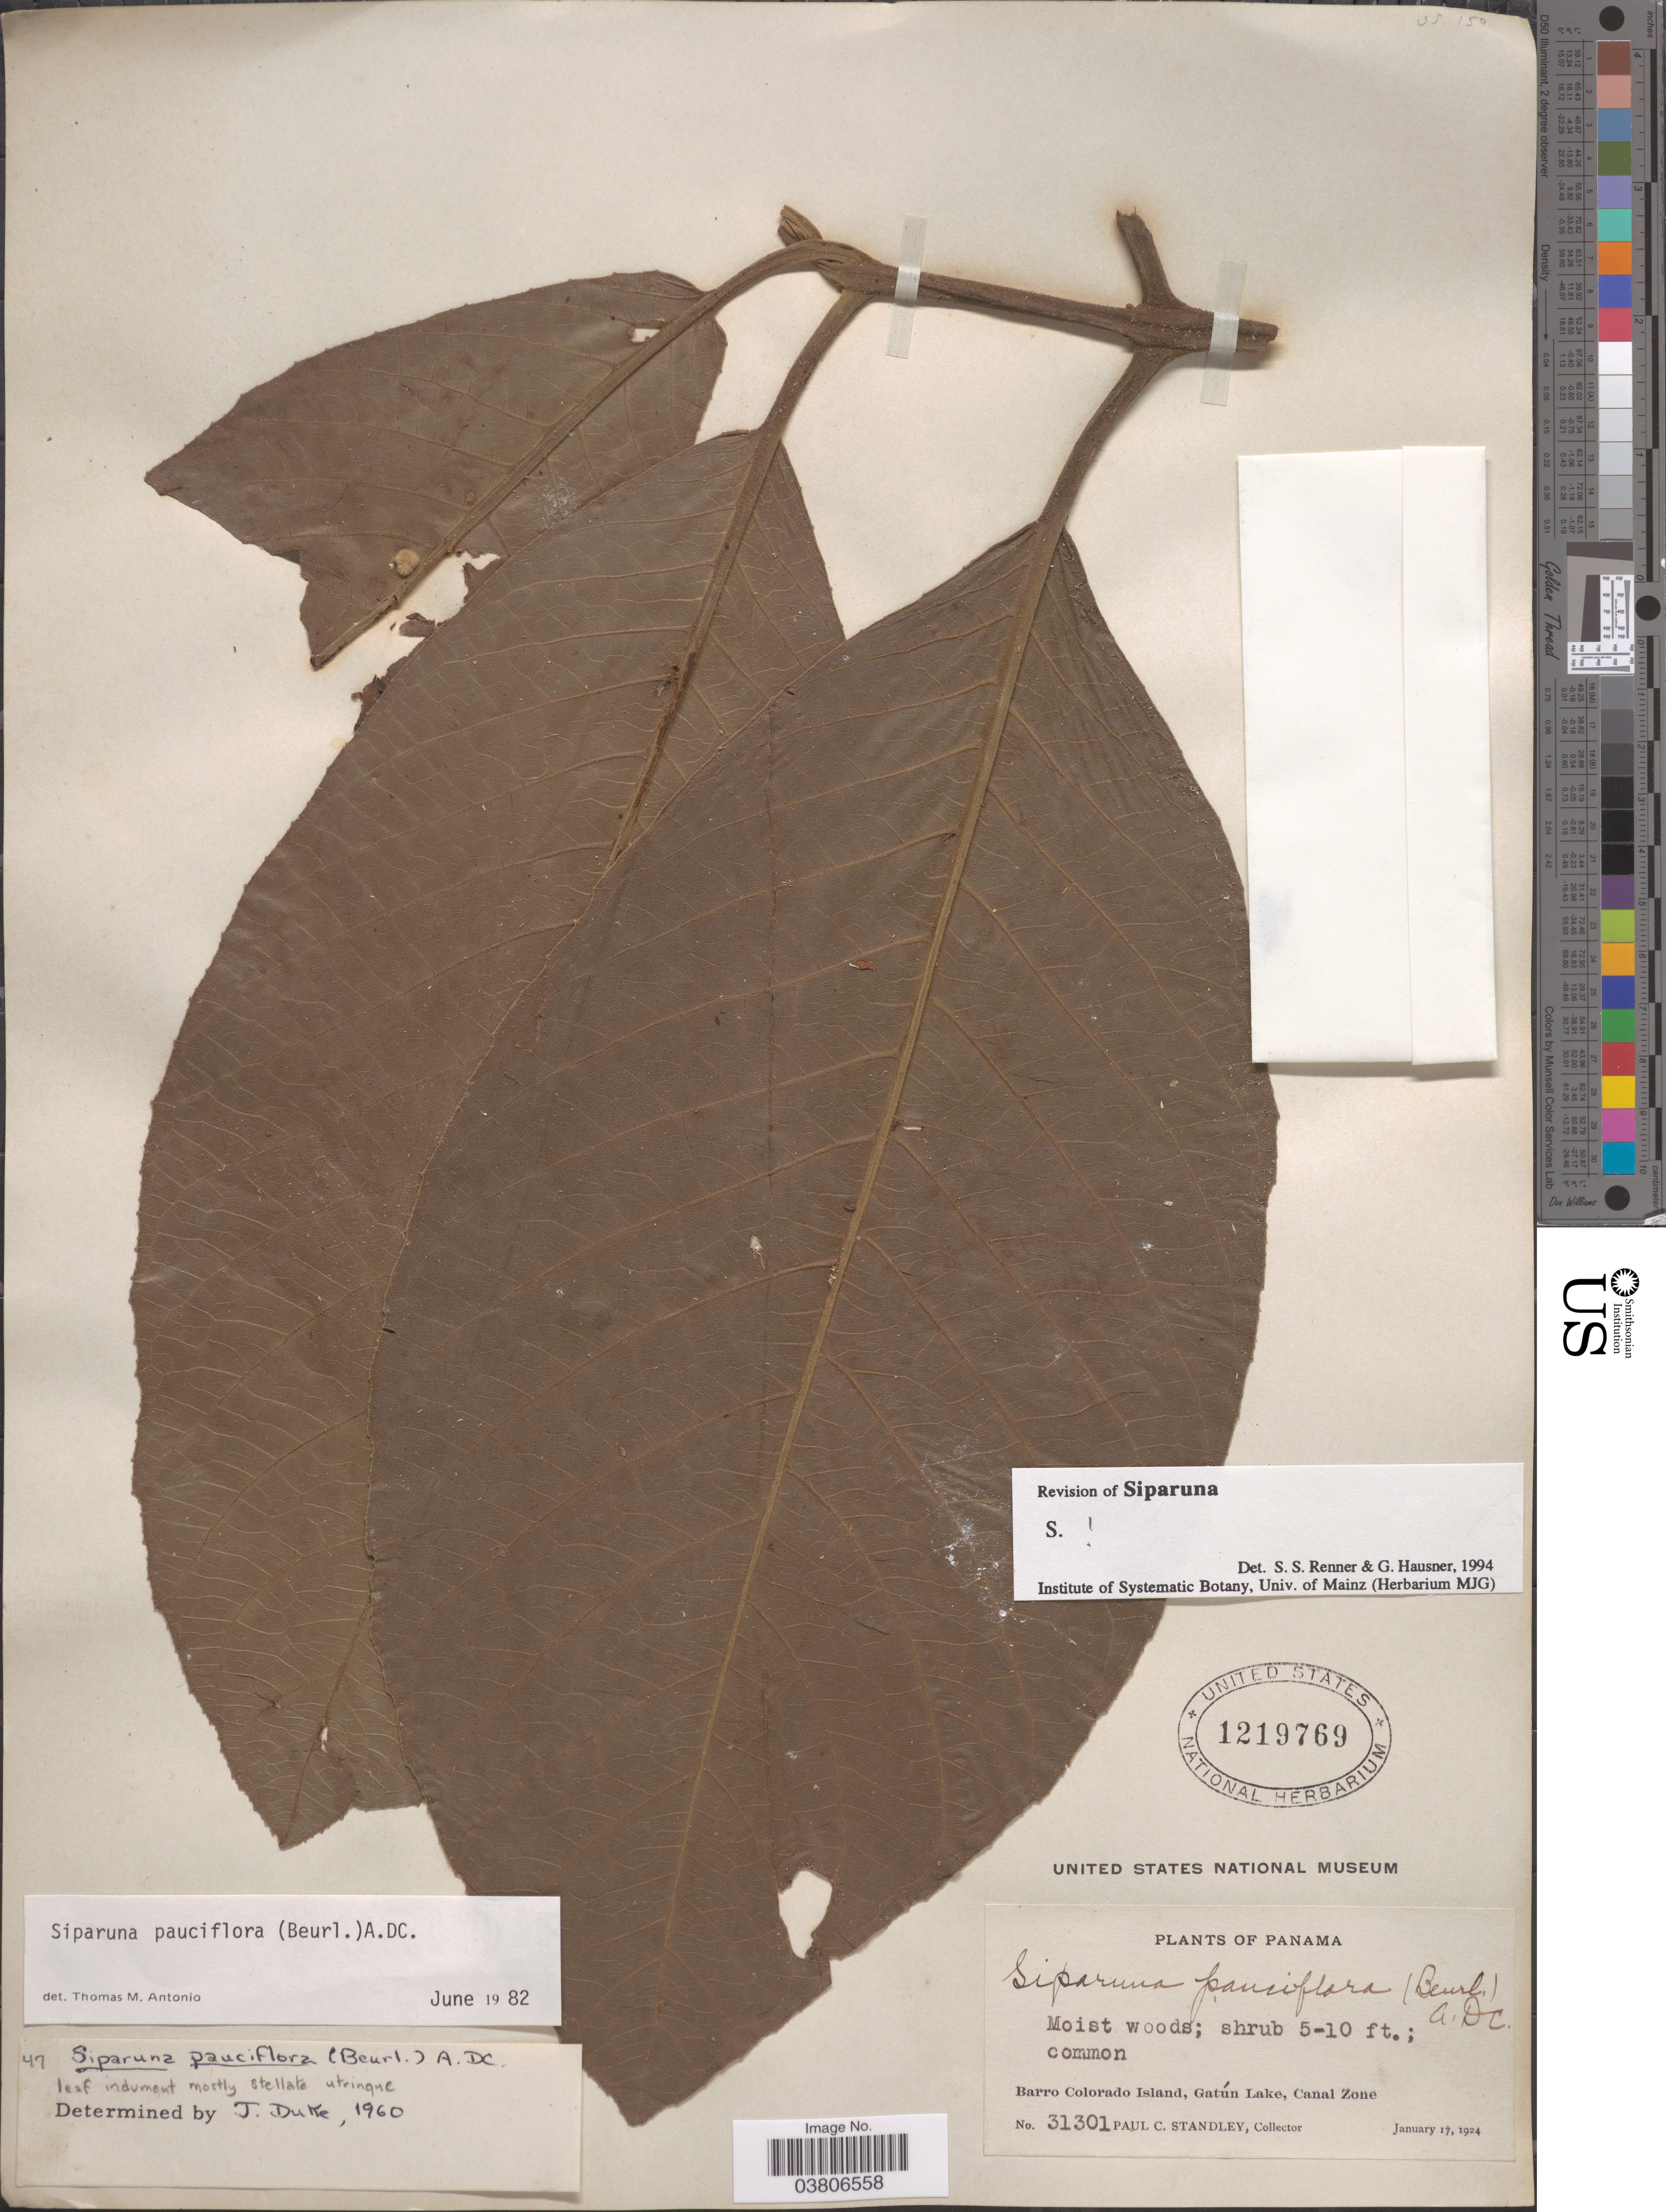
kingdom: Plantae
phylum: Tracheophyta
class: Magnoliopsida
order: Laurales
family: Siparunaceae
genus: Siparuna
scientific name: Siparuna pauciflora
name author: (Beurling) A. DC.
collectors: P. C. Standley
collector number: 31301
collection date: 1924-01-17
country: Panama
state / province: Panamá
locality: Barro Colorado Island, Gatún Lake, Canal Zone.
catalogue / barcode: US 1219769